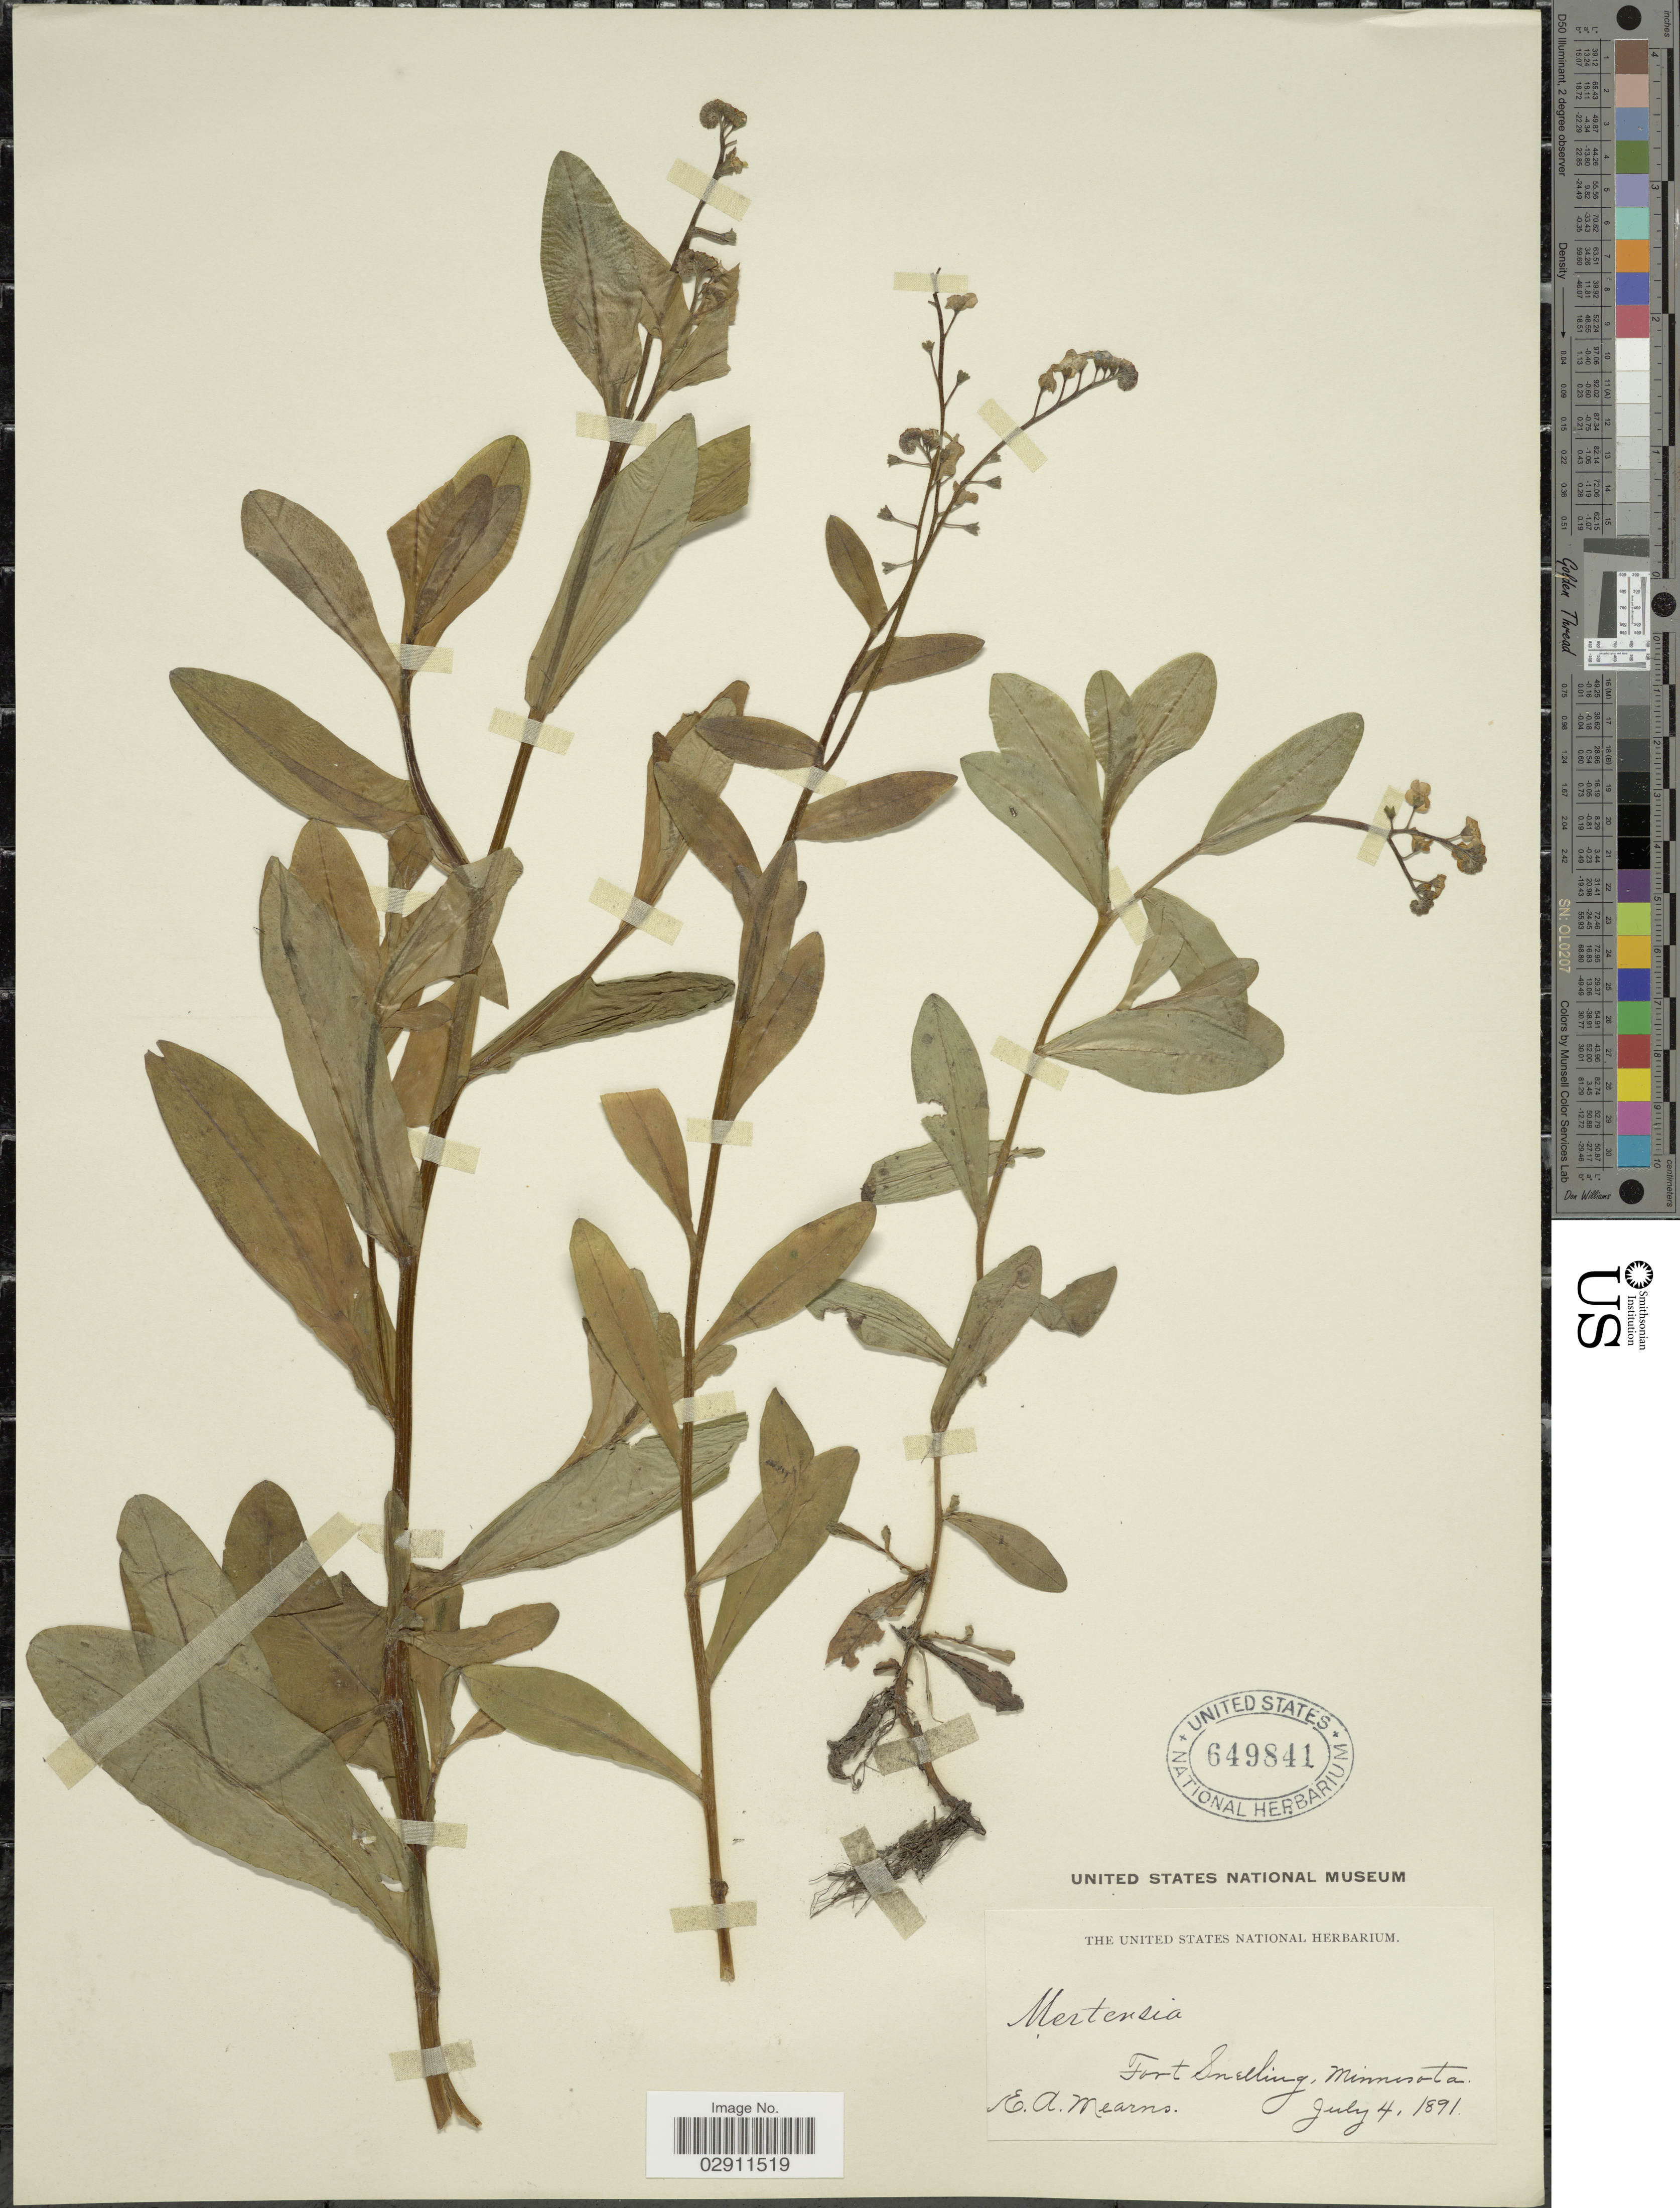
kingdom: Plantae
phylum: Tracheophyta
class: Magnoliopsida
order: Boraginales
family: Boraginaceae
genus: Myosotis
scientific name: Myosotis scorpioides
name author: L.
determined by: Goldman, Doug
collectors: E. A. Mearns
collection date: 1891-07-04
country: United States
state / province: Minnesota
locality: Fort Snelling.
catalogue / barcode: US 649841